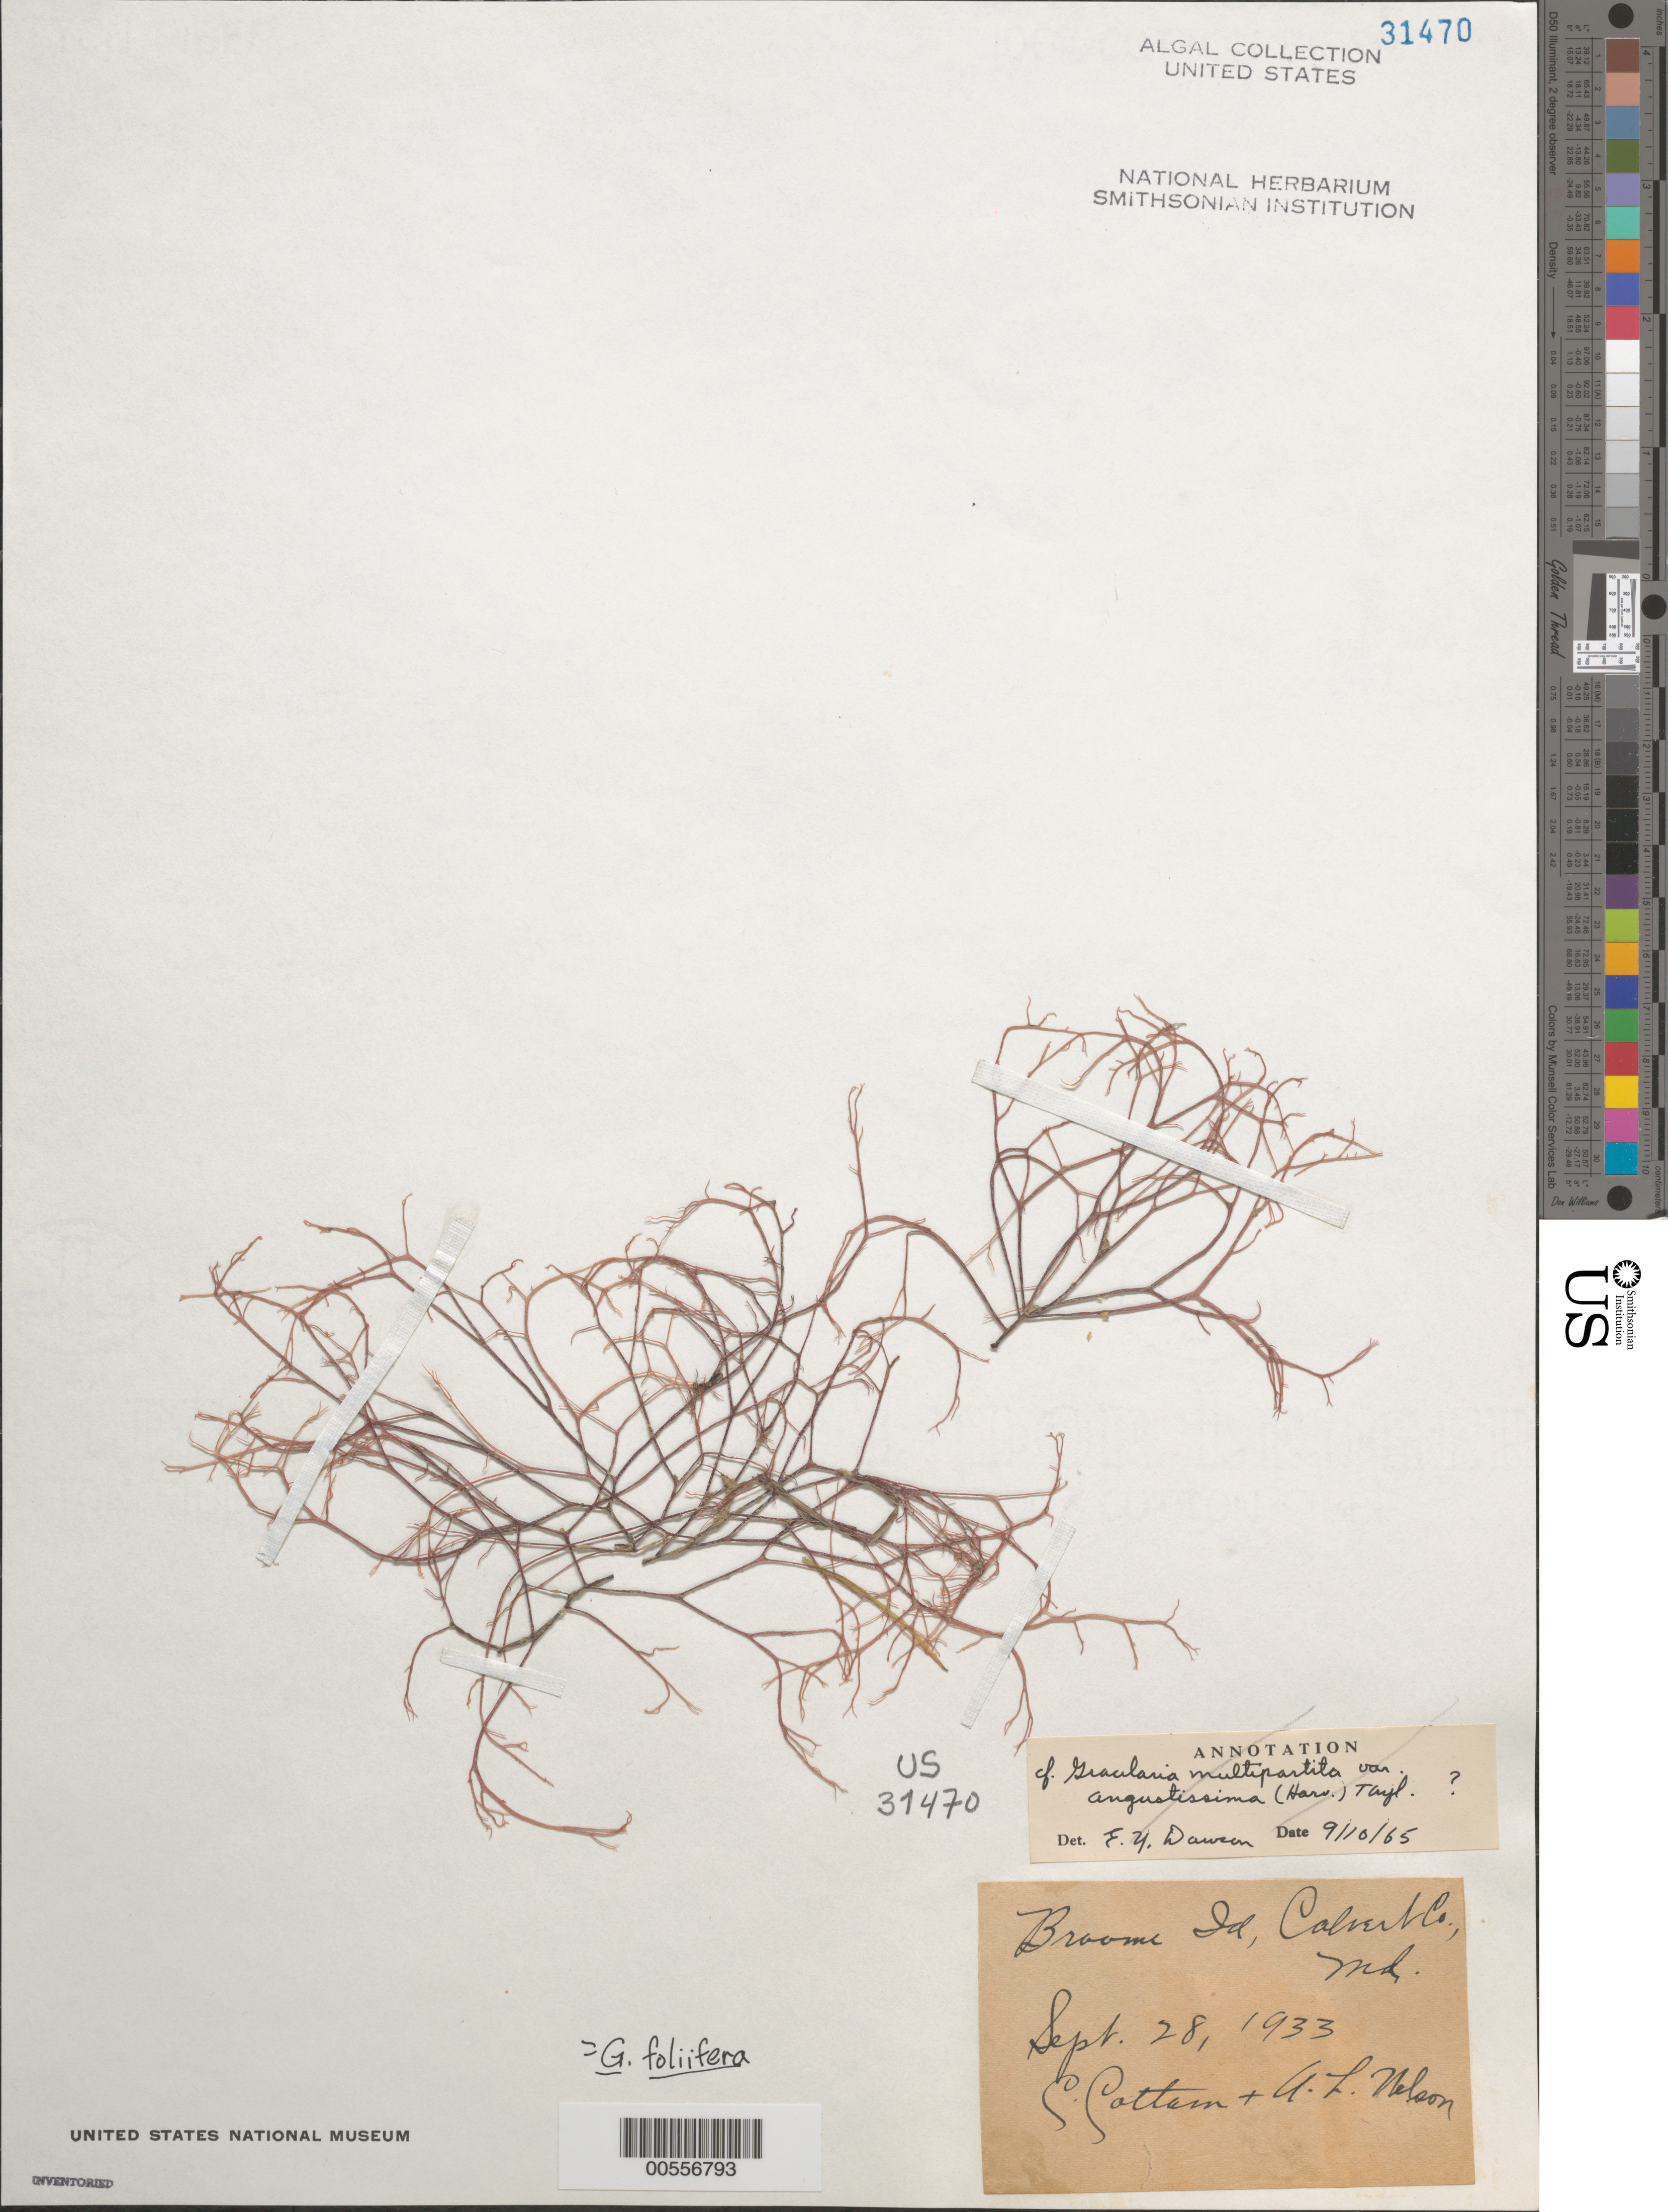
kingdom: Plantae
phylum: Rhodophyta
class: Florideophyceae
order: Gracilariales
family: Gracilariaceae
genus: Gracilaria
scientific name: Gracilaria foliifera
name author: (Forssk.) Børgesen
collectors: C. Cottam & A. L. Nelson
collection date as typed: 28 Sep 1933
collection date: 1933-09-28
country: United States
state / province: Maryland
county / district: Calvert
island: Broome Island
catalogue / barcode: US 31470